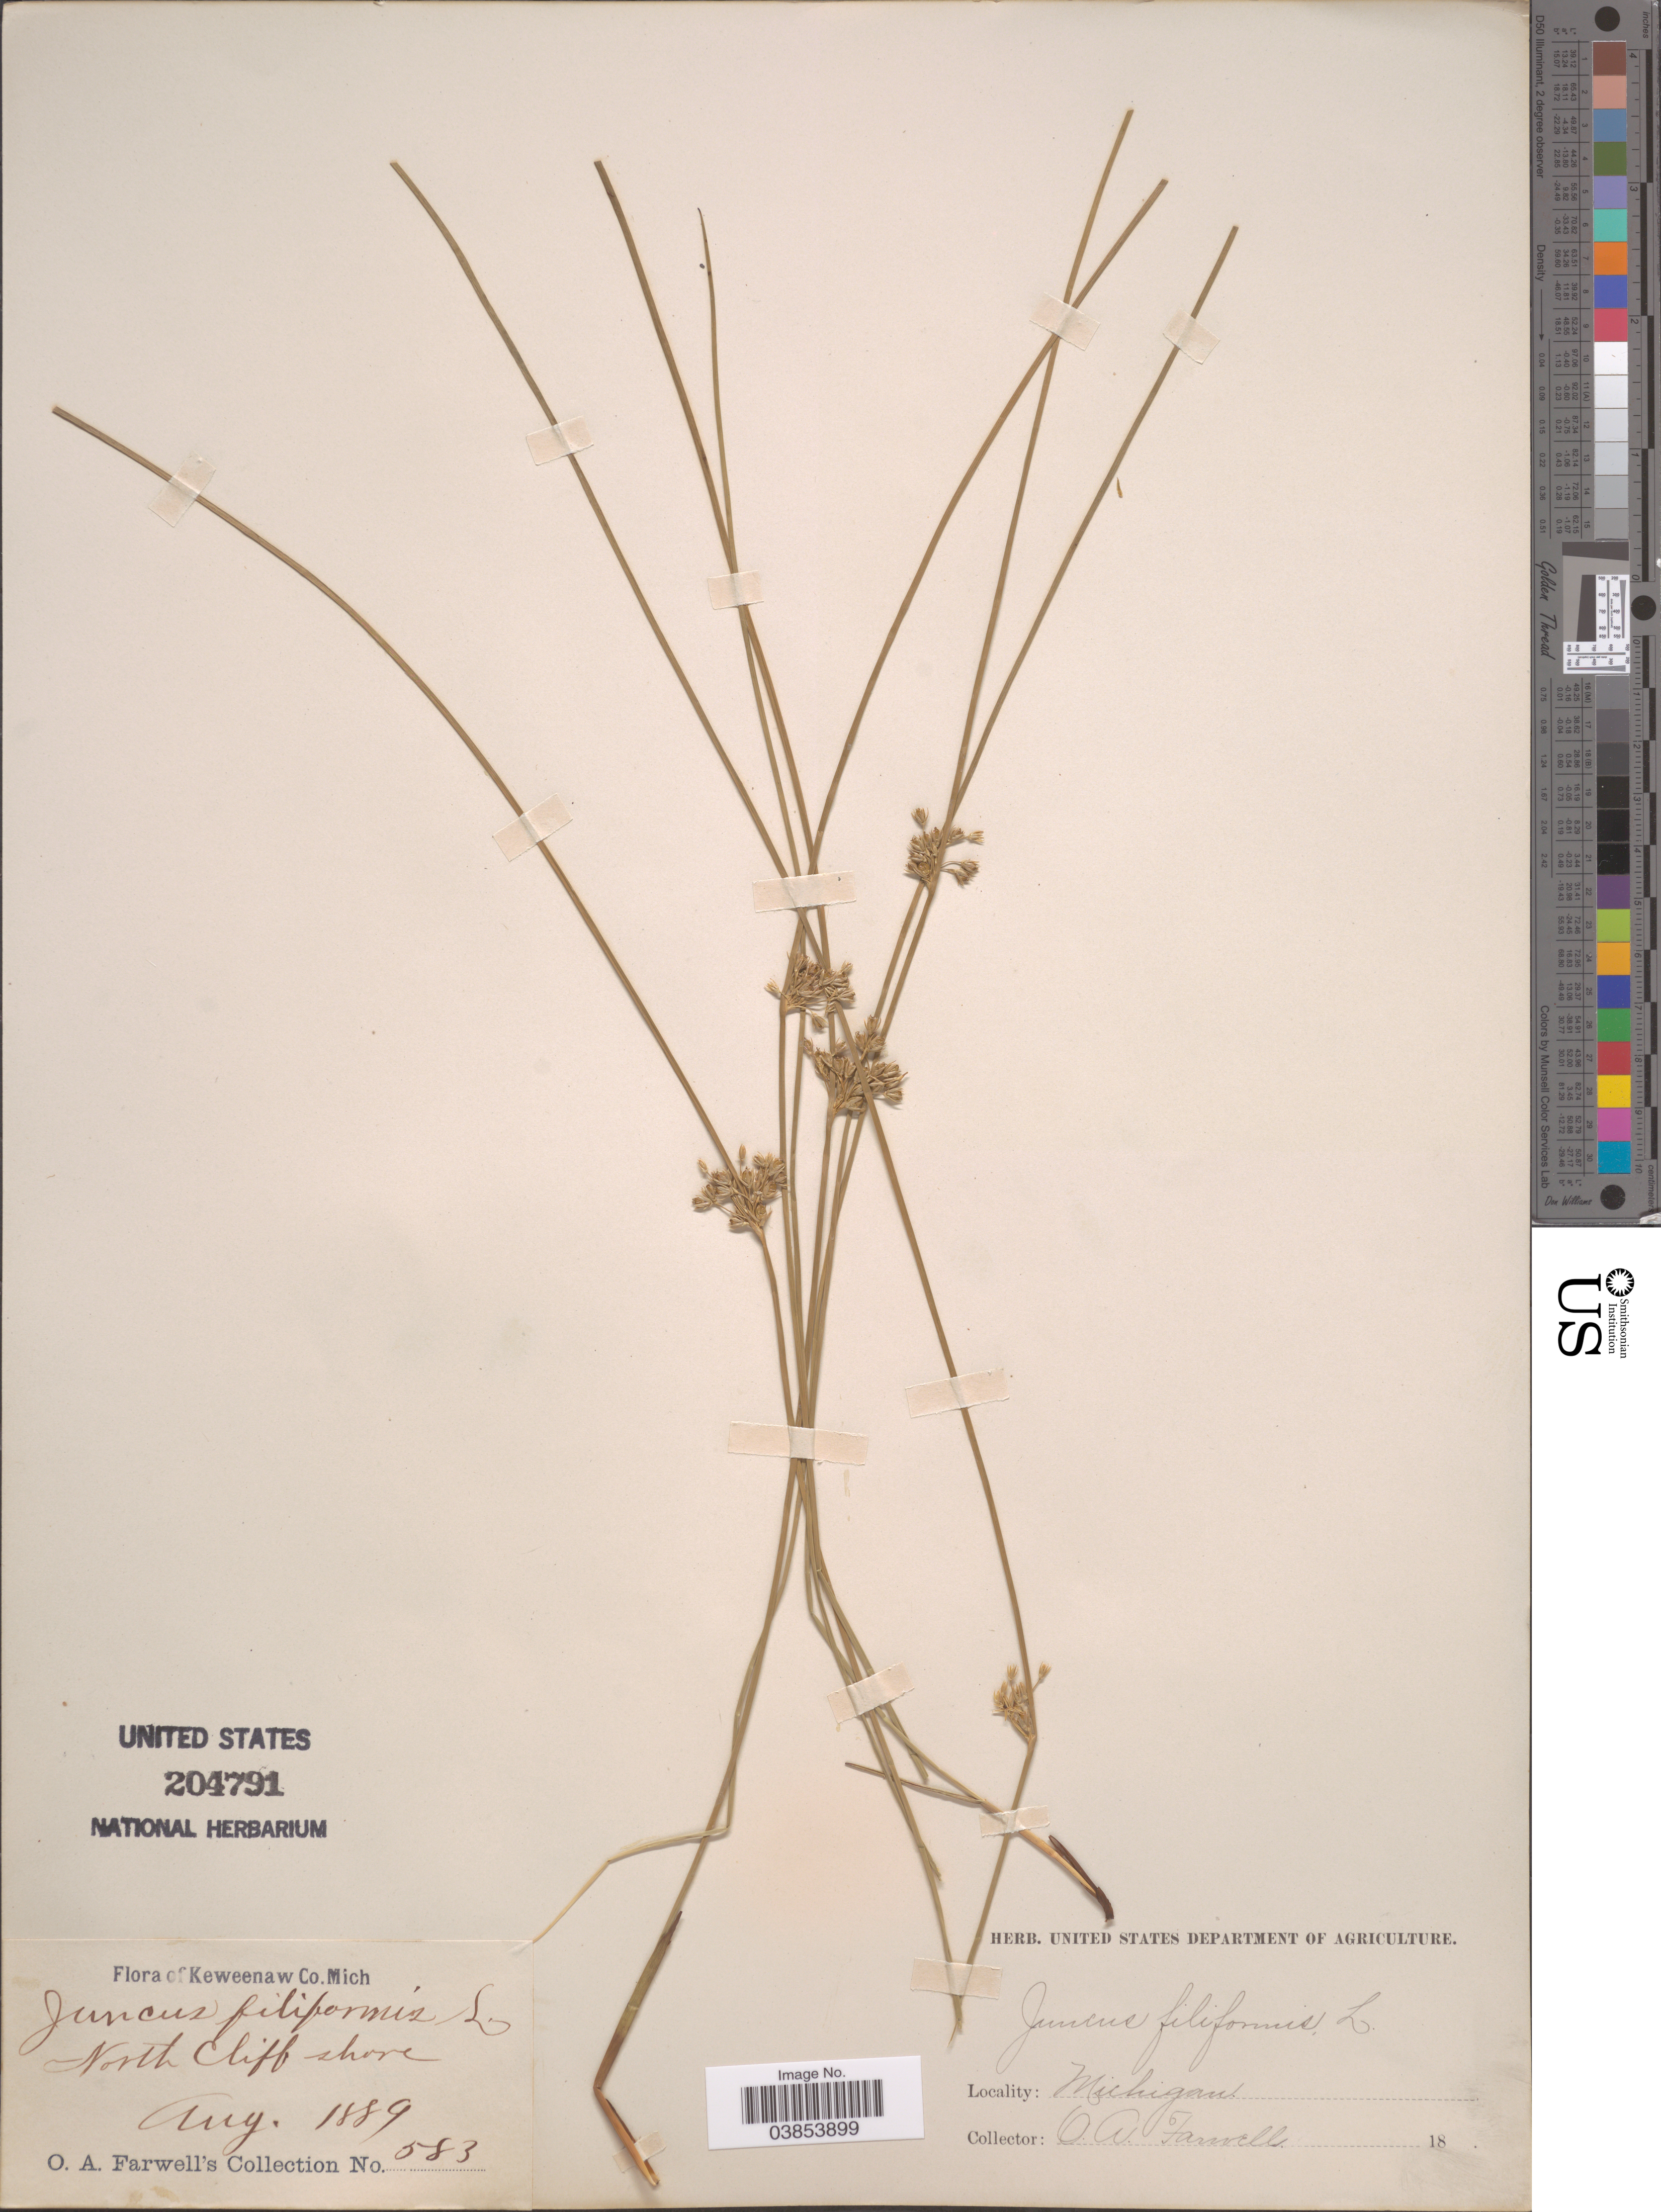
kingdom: Plantae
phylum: Tracheophyta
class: Liliopsida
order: Poales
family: Juncaceae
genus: Juncus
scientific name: Juncus filiformis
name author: L.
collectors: O. Farwell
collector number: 583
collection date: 1889-08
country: United States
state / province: Michigan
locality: Keweenaw Co. North Cliff shore.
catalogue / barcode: US 204791